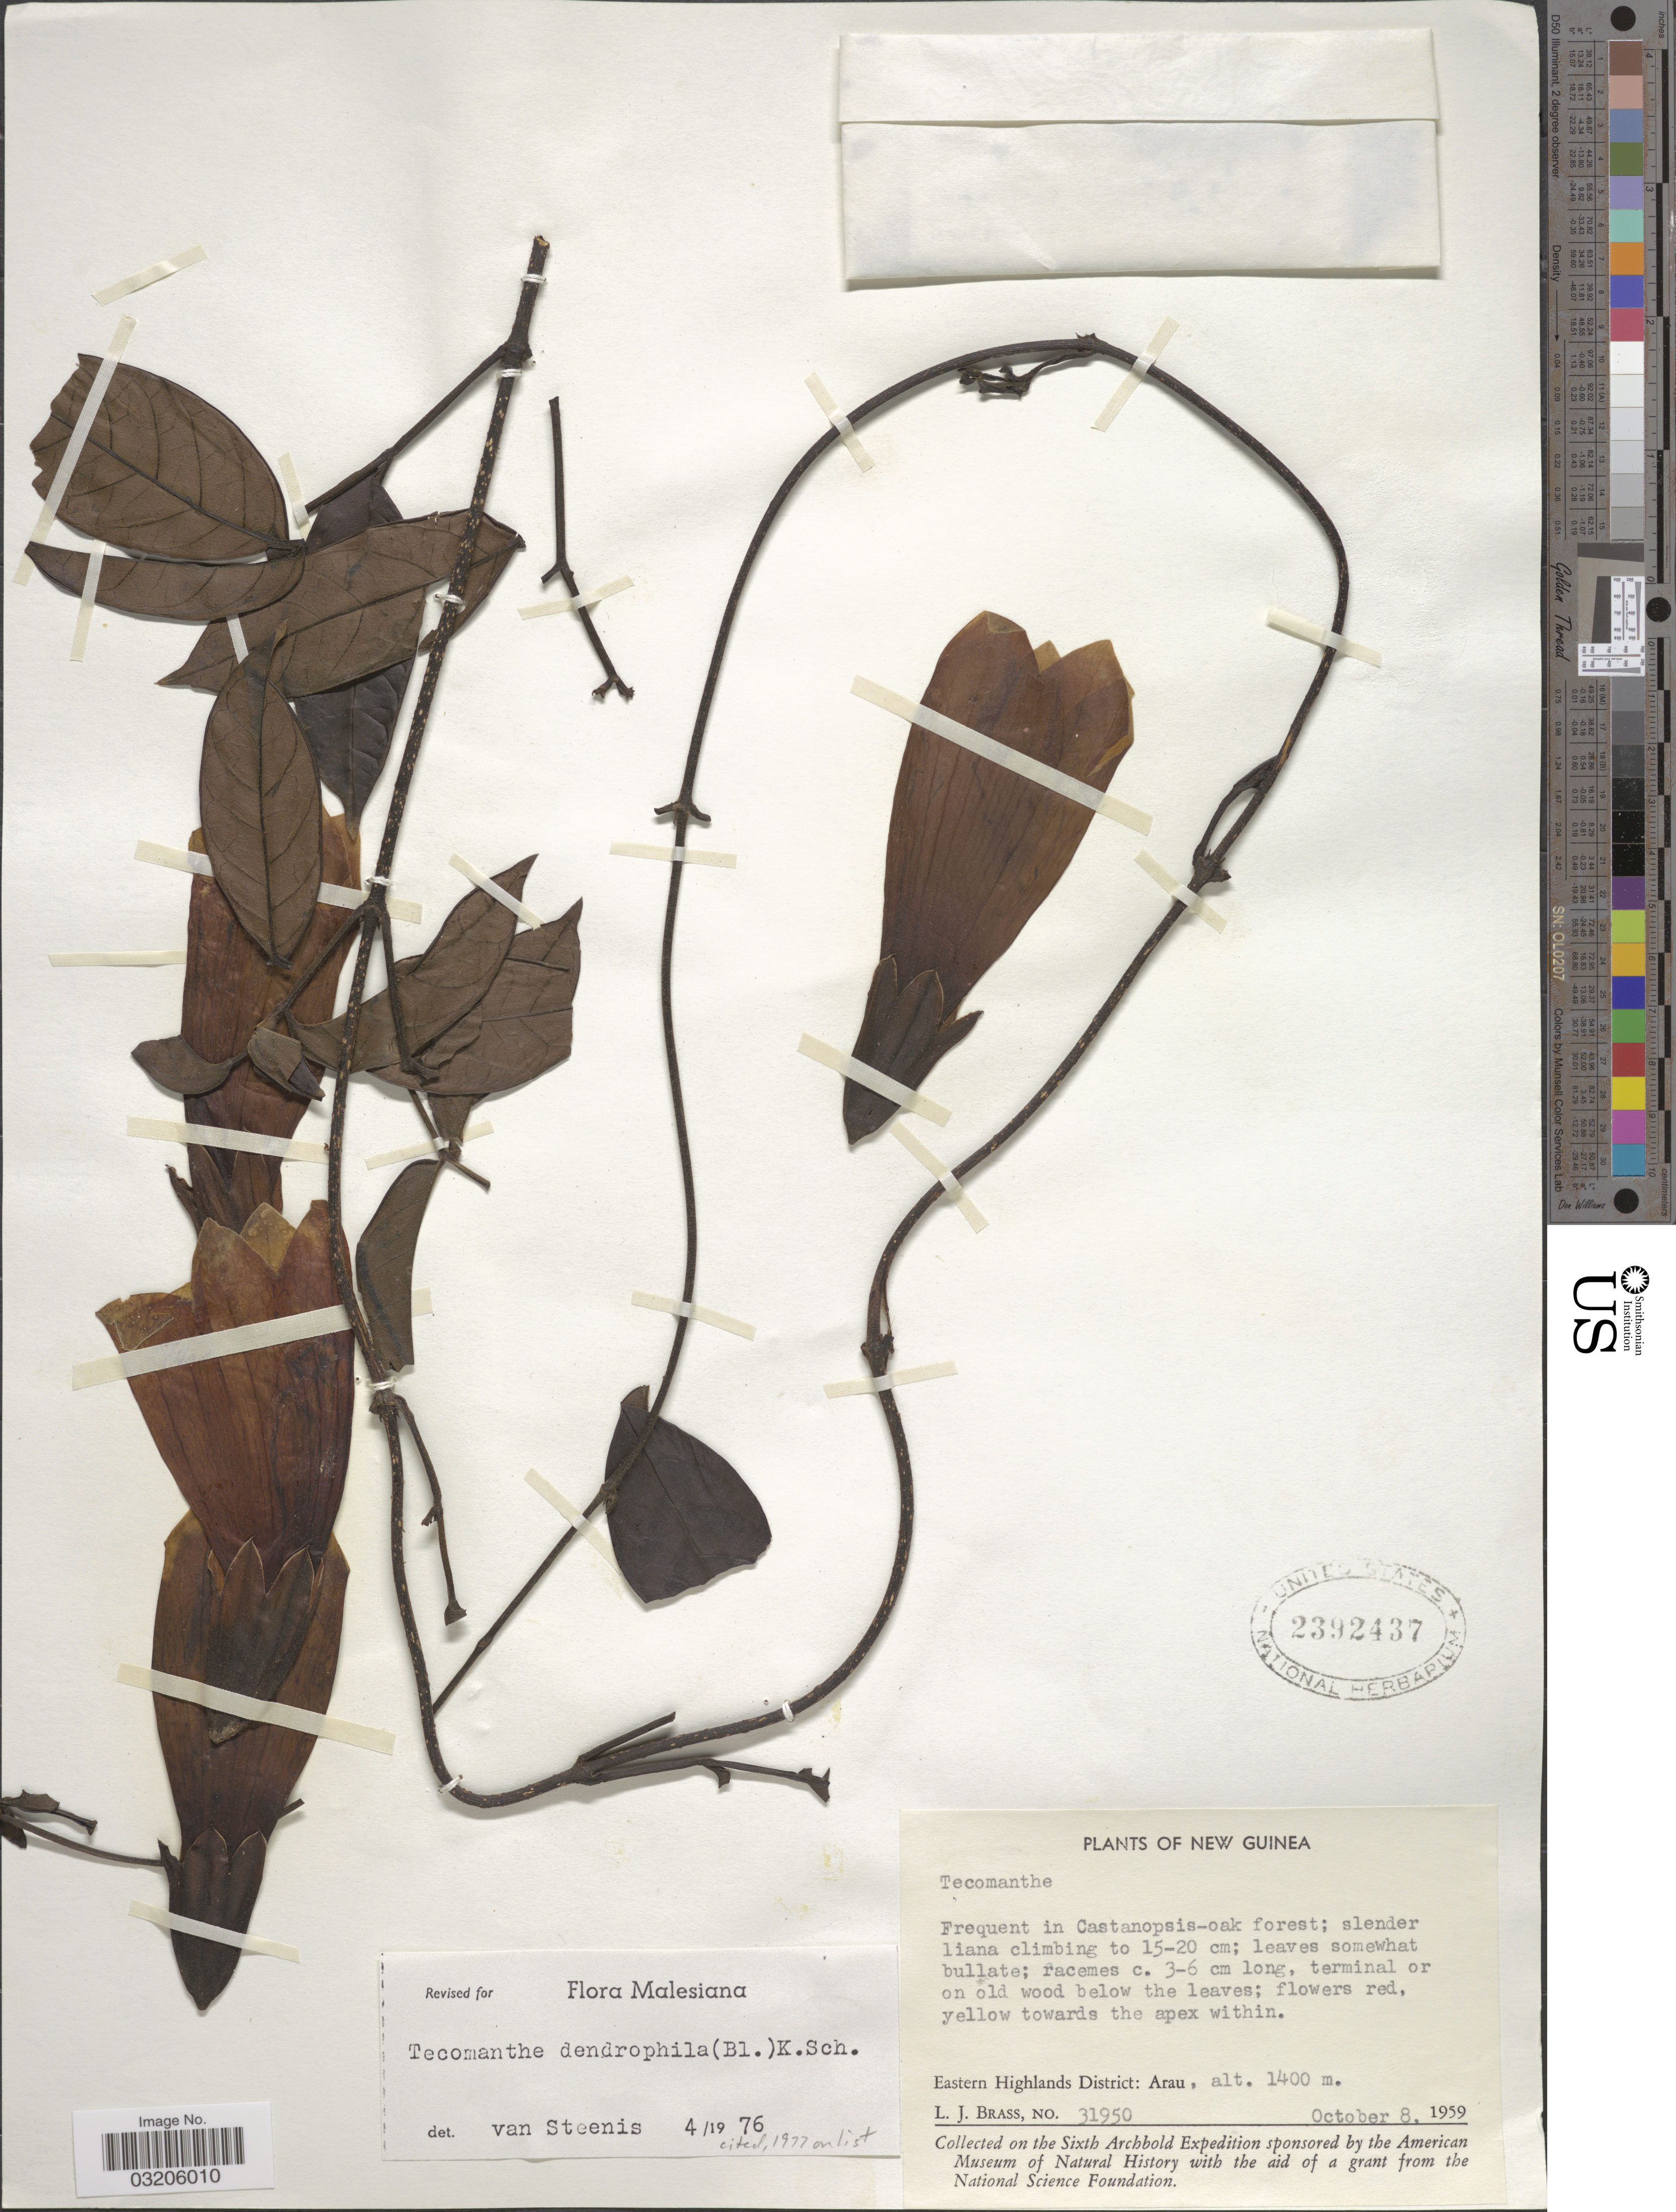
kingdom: Plantae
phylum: Tracheophyta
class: Magnoliopsida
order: Lamiales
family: Bignoniaceae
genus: Tecomanthe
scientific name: Tecomanthe dendrophila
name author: (Blume) K. Schum.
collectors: L. J. Brass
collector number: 31950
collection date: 1959-10-08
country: Papua New Guinea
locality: New Guinea. Eastern Highlands District: Arau.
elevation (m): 1400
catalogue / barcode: US 2392437